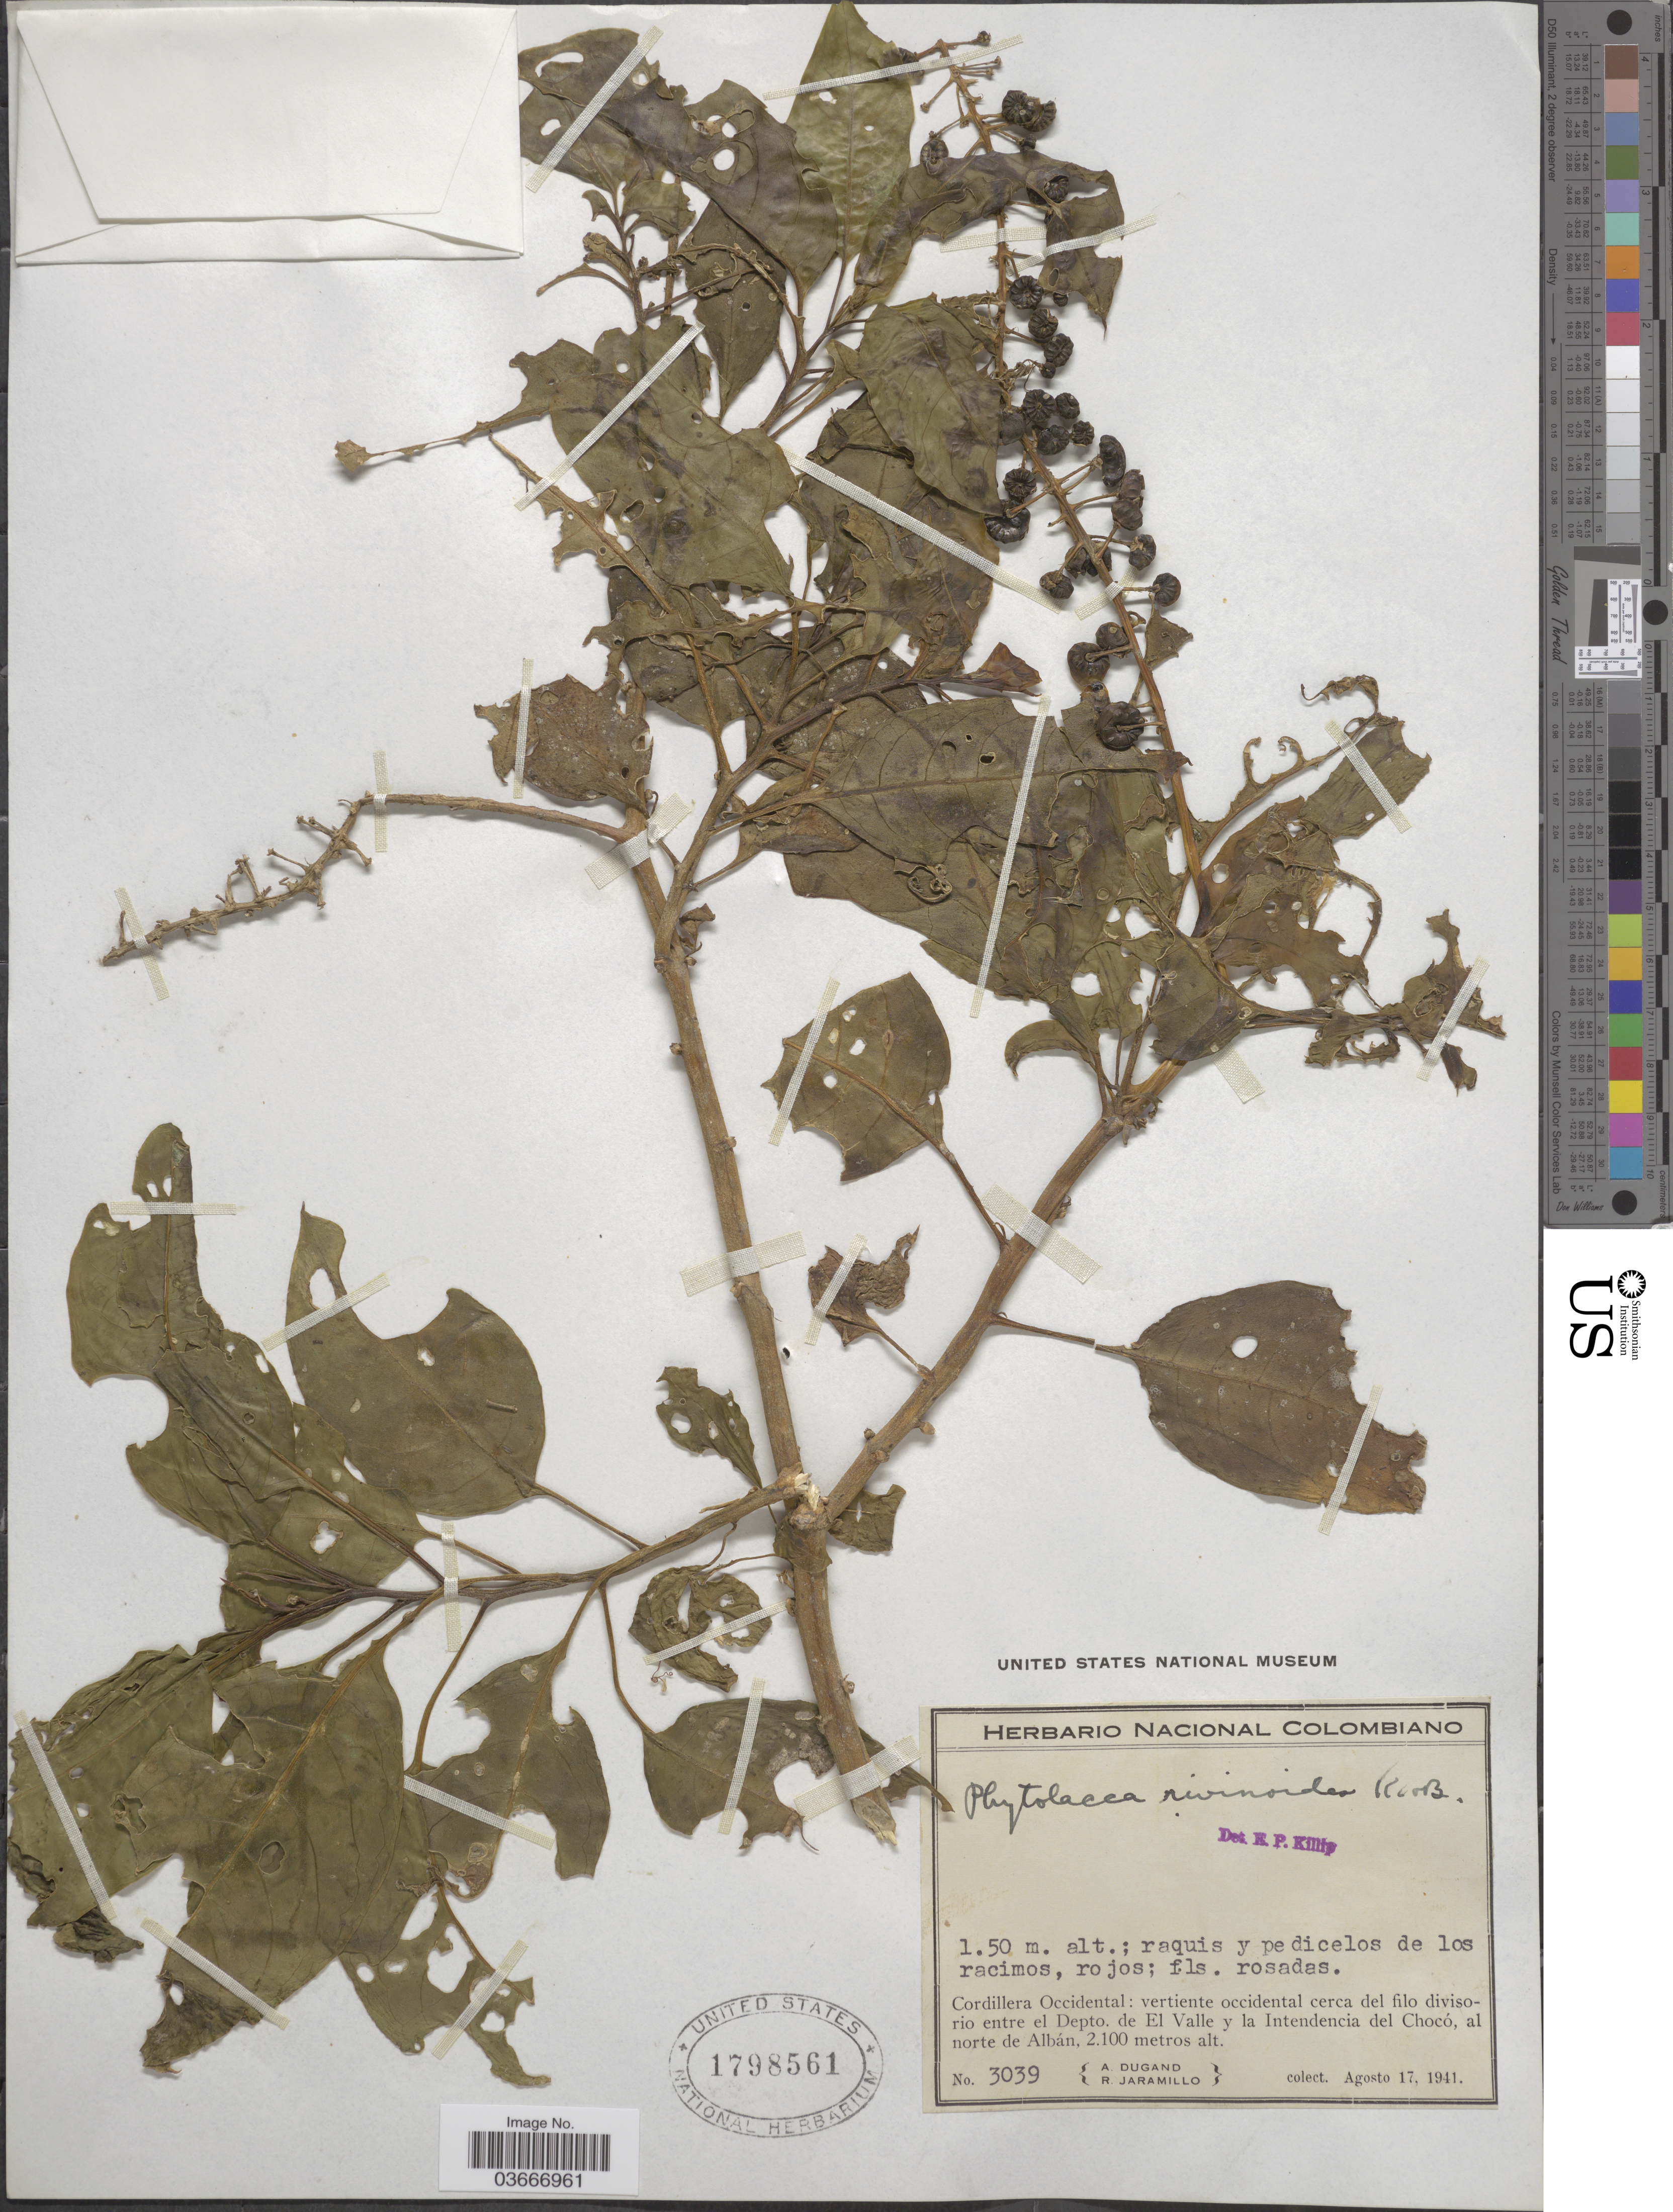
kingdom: Plantae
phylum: Tracheophyta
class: Magnoliopsida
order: Caryophyllales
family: Phytolaccaceae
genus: Phytolacca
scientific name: Phytolacca rivinoides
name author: Kunth & C.D. Bouché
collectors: A. Dugand & R. Jaramillo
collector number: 3039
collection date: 1941-08-17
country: Colombia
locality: Cordillera Occidental: vertiente occidental cerca del filo divisorio entre el Depto. de El Valle y la Intendencia del Chocó, al norte de Albán.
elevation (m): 2100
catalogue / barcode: US 1798561